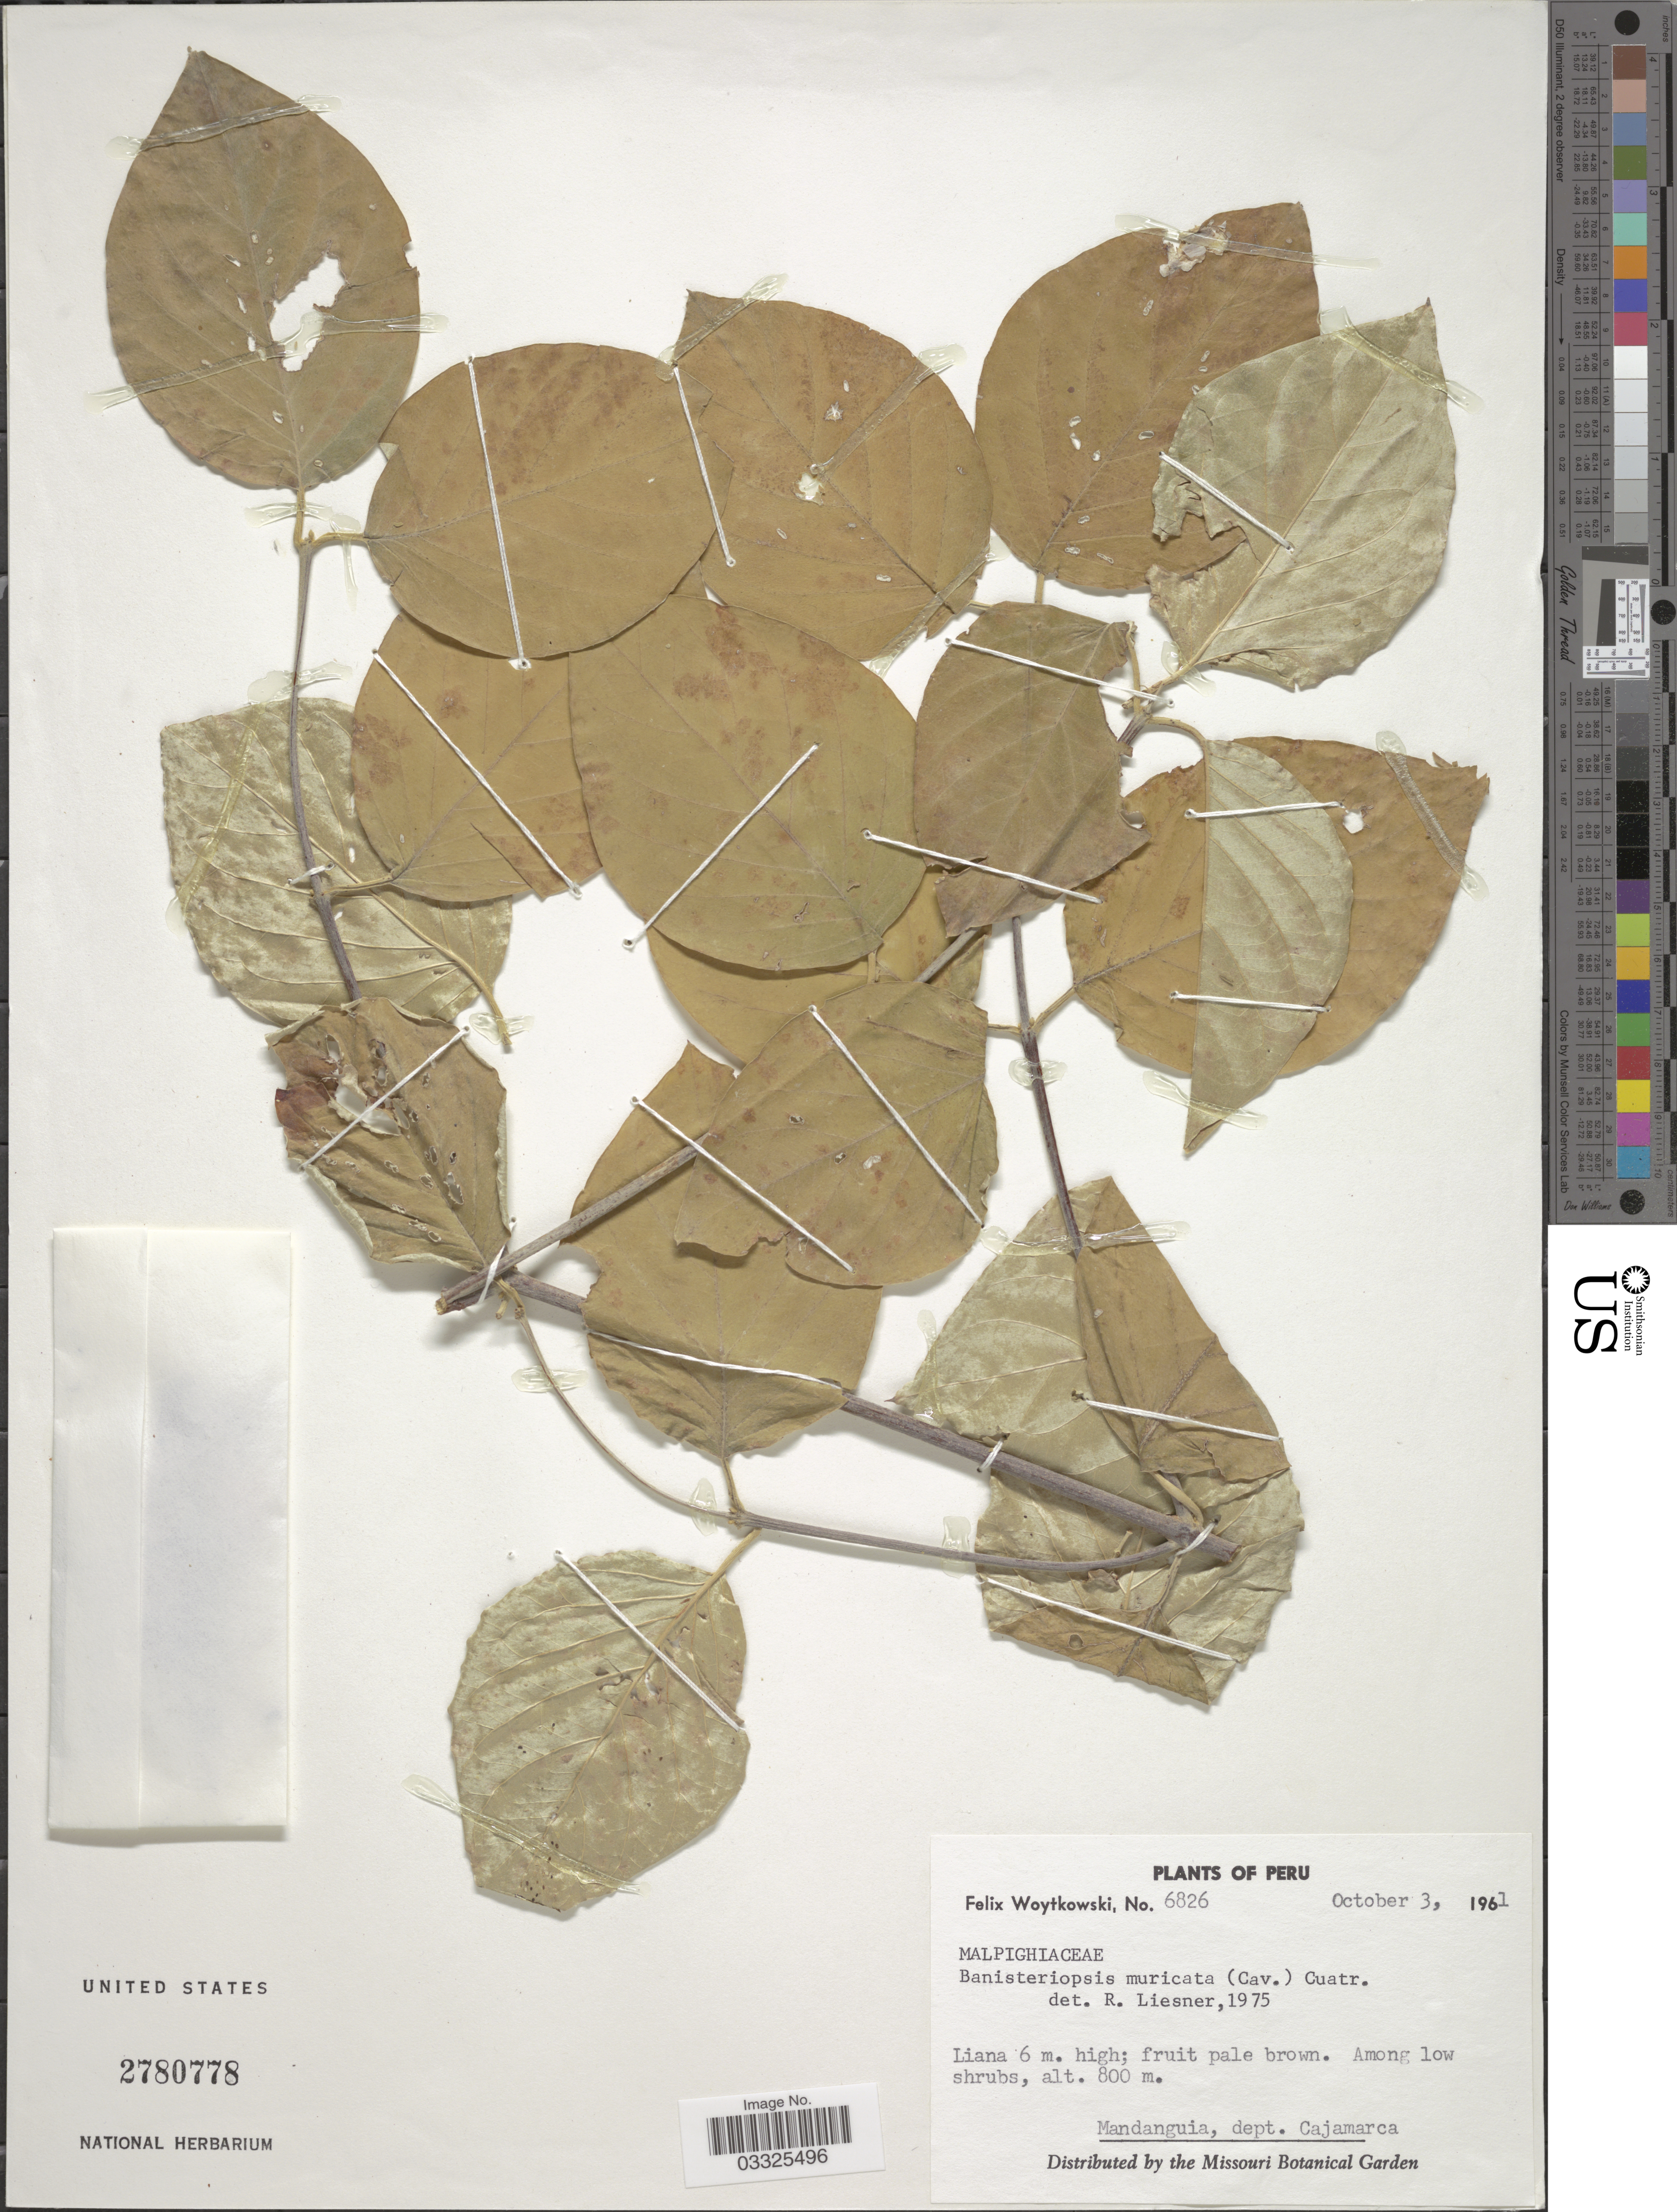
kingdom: Plantae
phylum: Tracheophyta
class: Magnoliopsida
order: Malpighiales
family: Malpighiaceae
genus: Banisteriopsis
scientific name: Banisteriopsis muricata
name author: (Cav.) Cuatrec.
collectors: F. Woytkowski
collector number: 6826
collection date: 1961-10-03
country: Peru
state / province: Cajamarca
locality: Mandaguia, dept. Cajamarca.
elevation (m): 800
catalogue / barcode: US 2780778